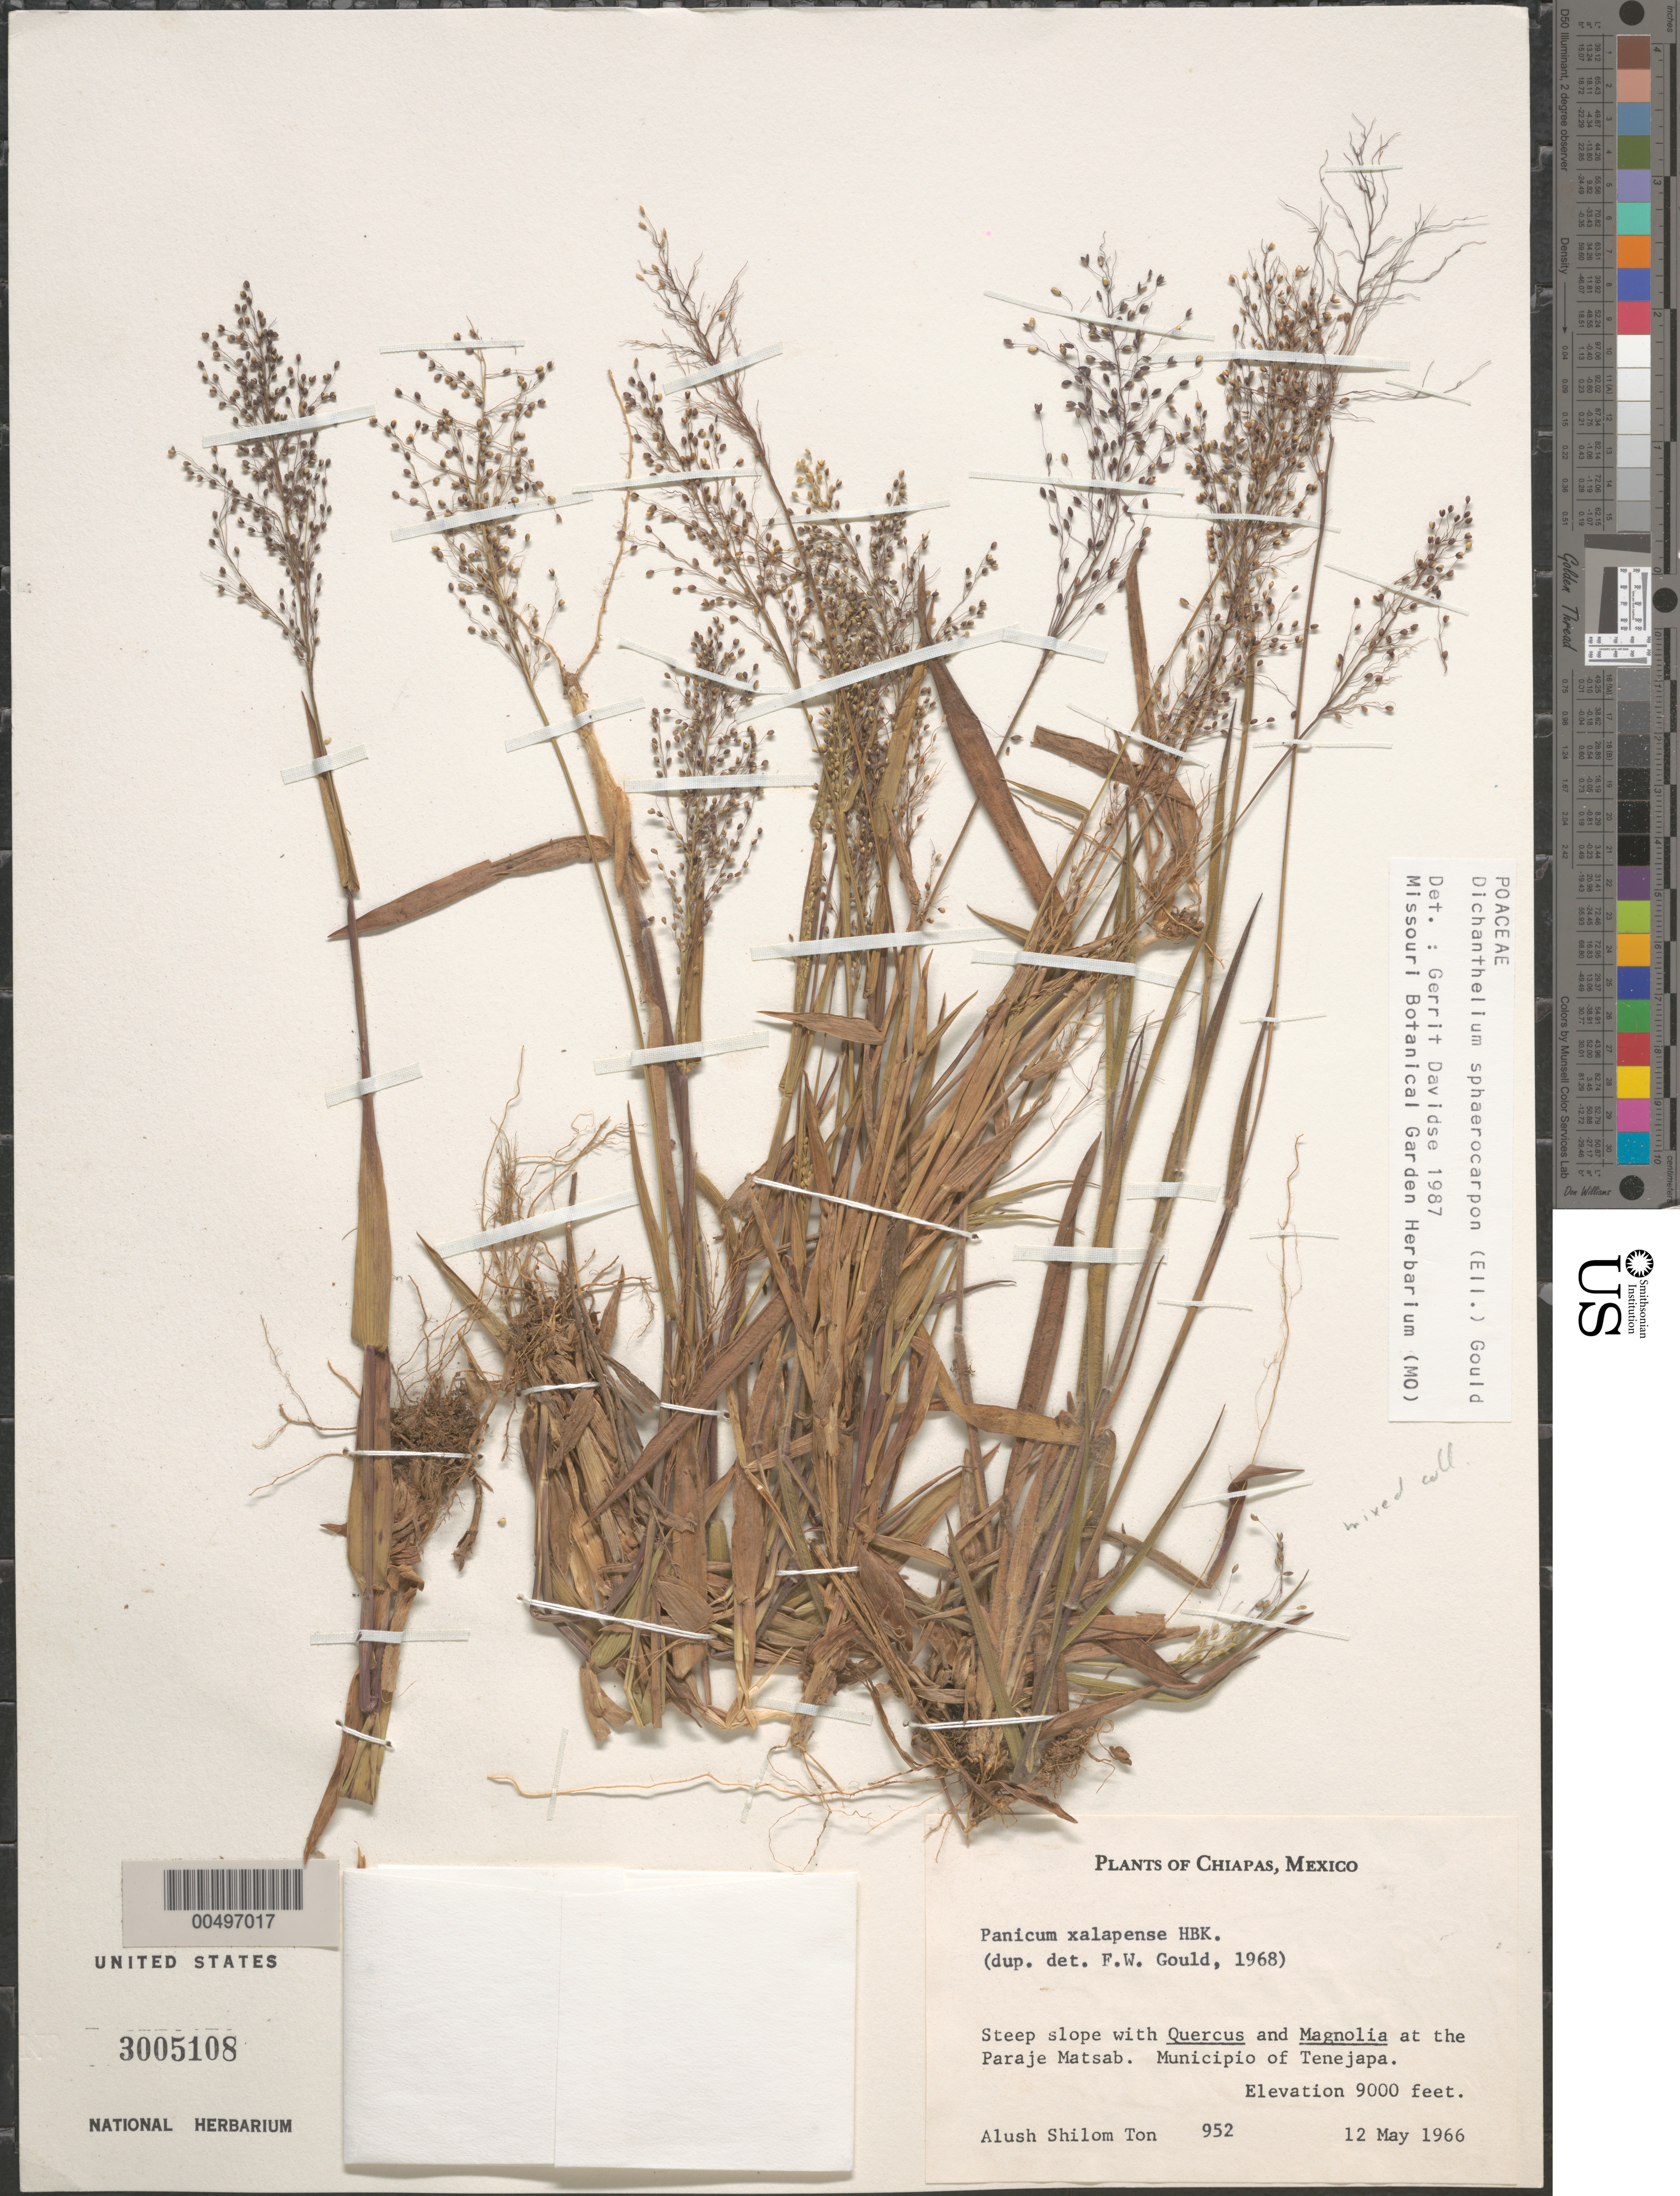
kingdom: Plantae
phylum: Tracheophyta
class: Liliopsida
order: Poales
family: Poaceae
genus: Dichanthelium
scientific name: Dichanthelium dichotomum var. dichotomum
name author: (L.) Gould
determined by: Davidse, Gerrit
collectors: A. S. Ton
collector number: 952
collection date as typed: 12 May 1966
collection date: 1966-05-12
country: Mexico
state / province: Chiapas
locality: At the Paraje Matsab, Mun of Tenejapa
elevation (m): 2743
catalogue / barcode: US 3005108